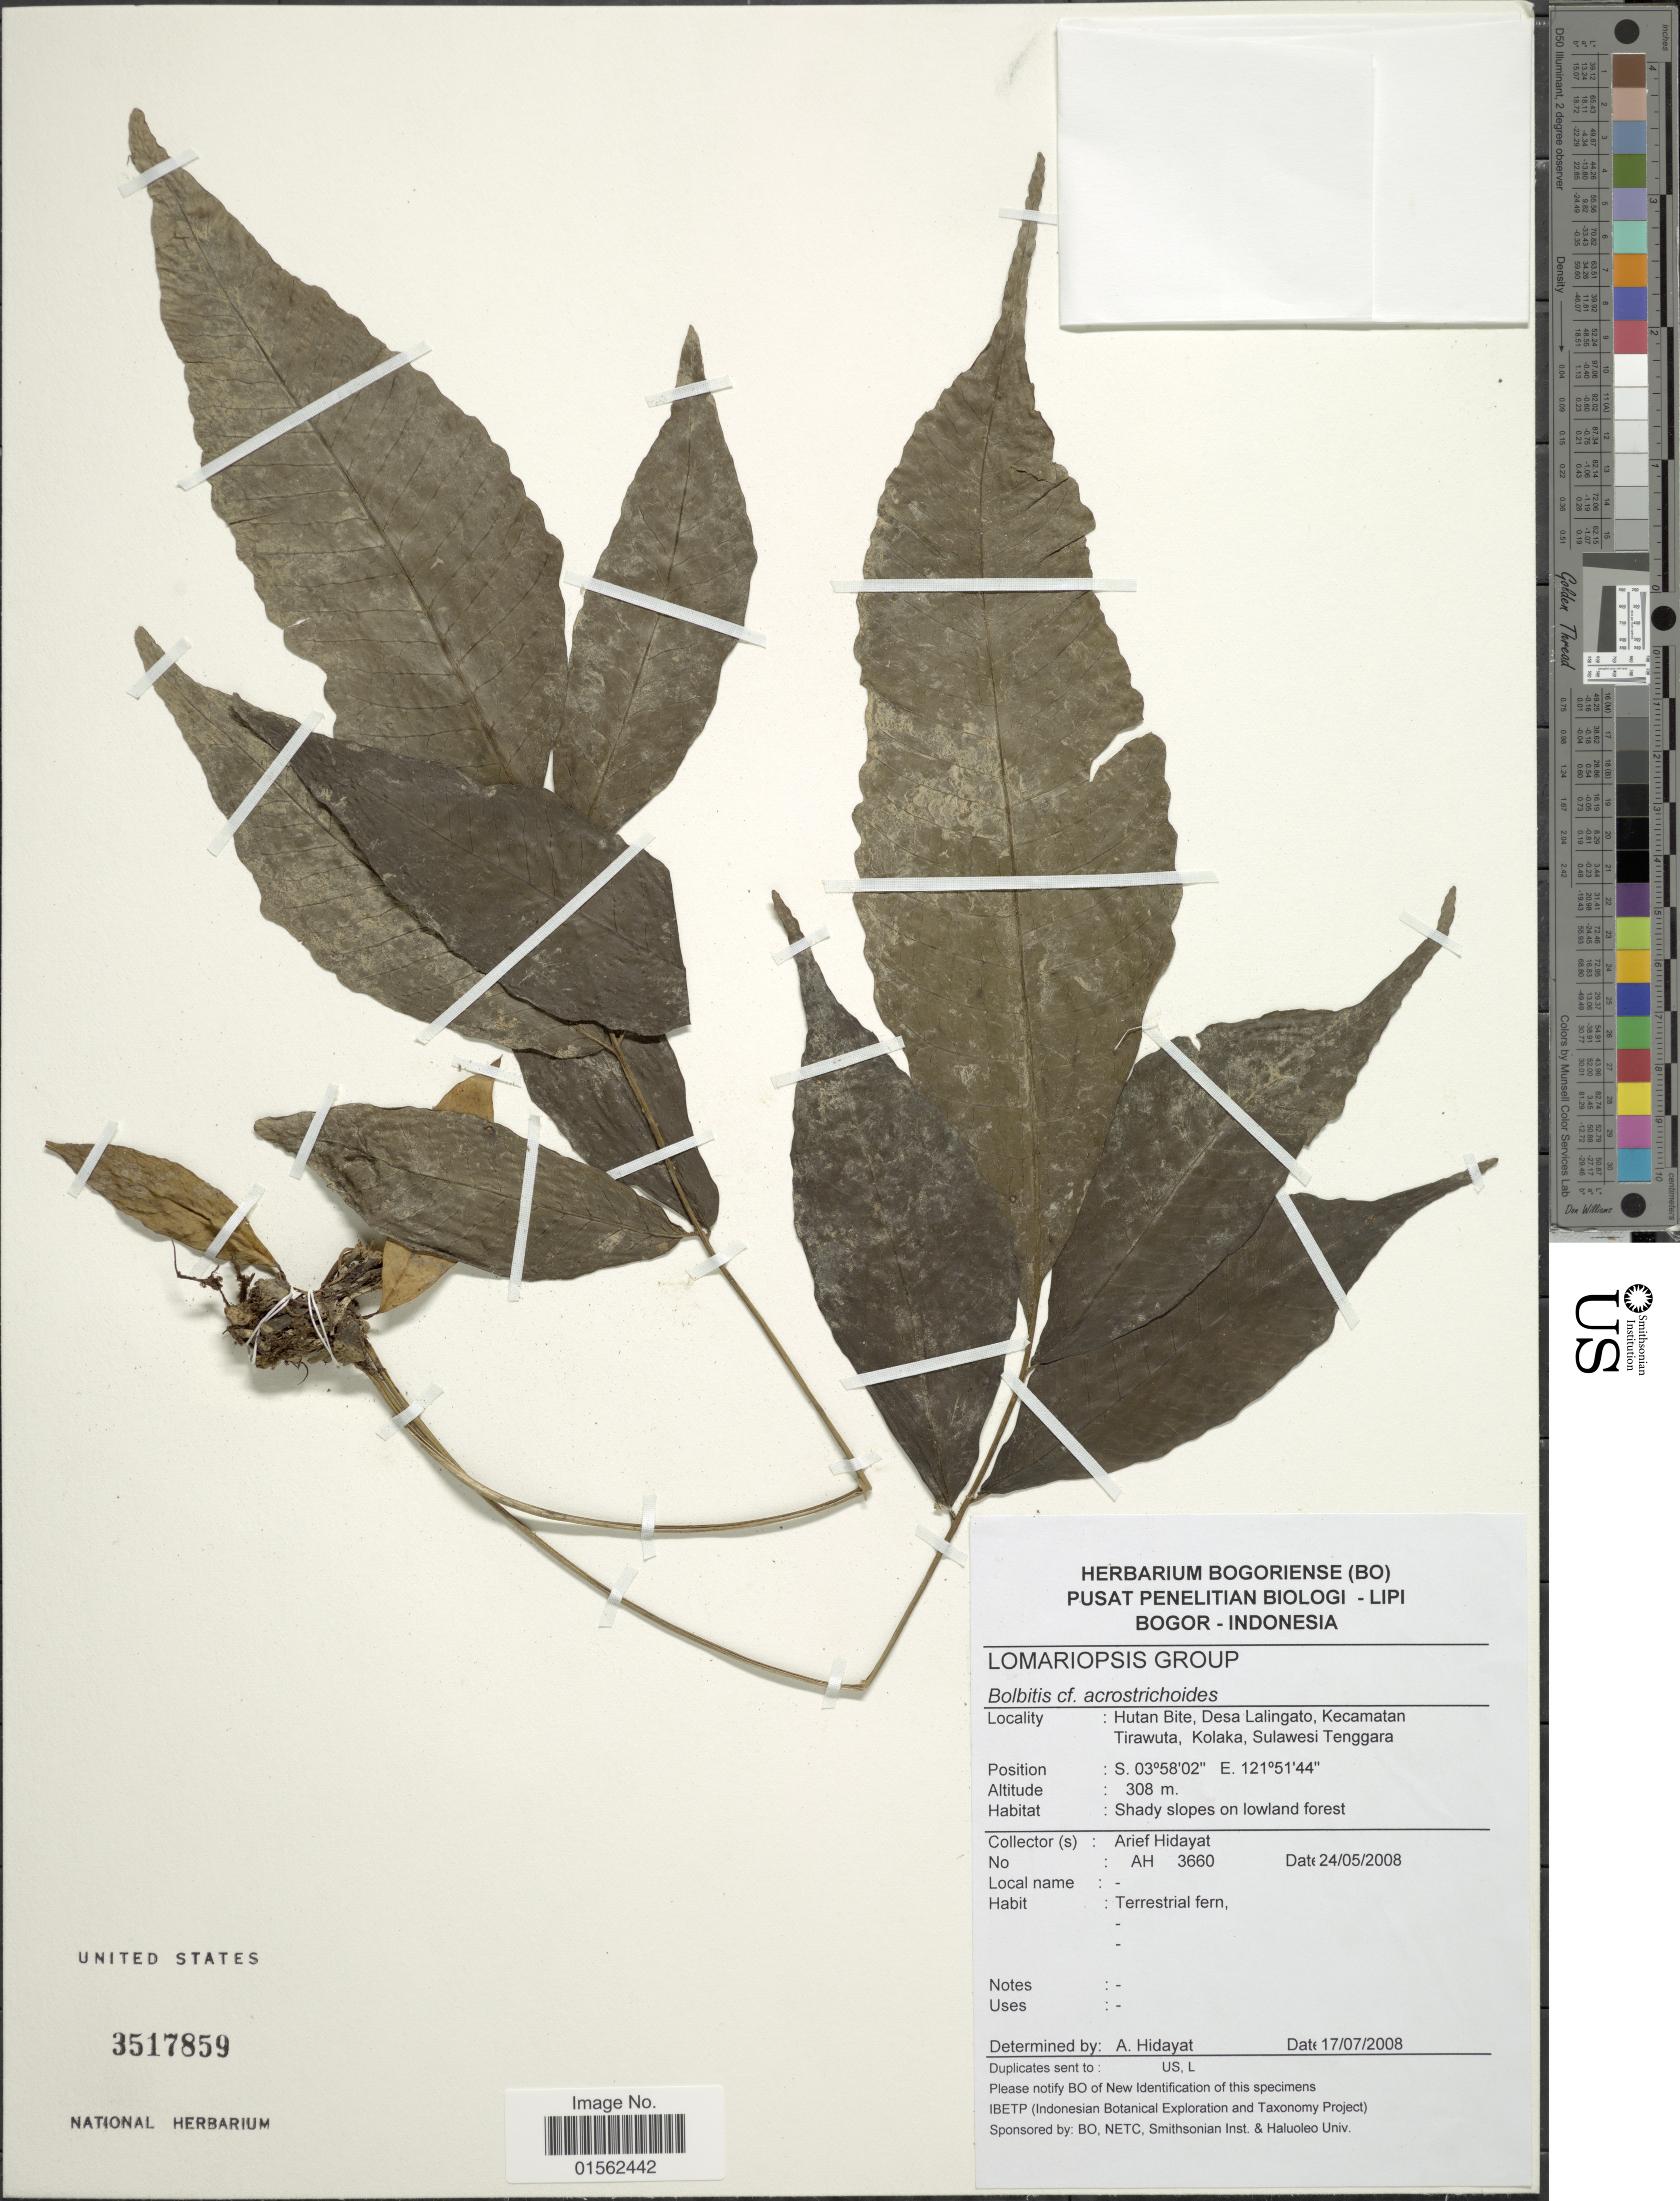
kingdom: Plantae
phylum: Tracheophyta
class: Polypodiopsida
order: Polypodiales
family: Dryopteridaceae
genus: Bolbitis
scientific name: Bolbitis acrostichoides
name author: (Hook.) Ching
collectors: A. Hidayat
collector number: AH3660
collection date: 2008-05-24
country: Indonesia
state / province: Sulawesi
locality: Hutan Bite, Desa Lalingato, Kecamatan, Tirawatu, Kolaka, Sulawesi Tenggara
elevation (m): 308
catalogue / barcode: US 3517859